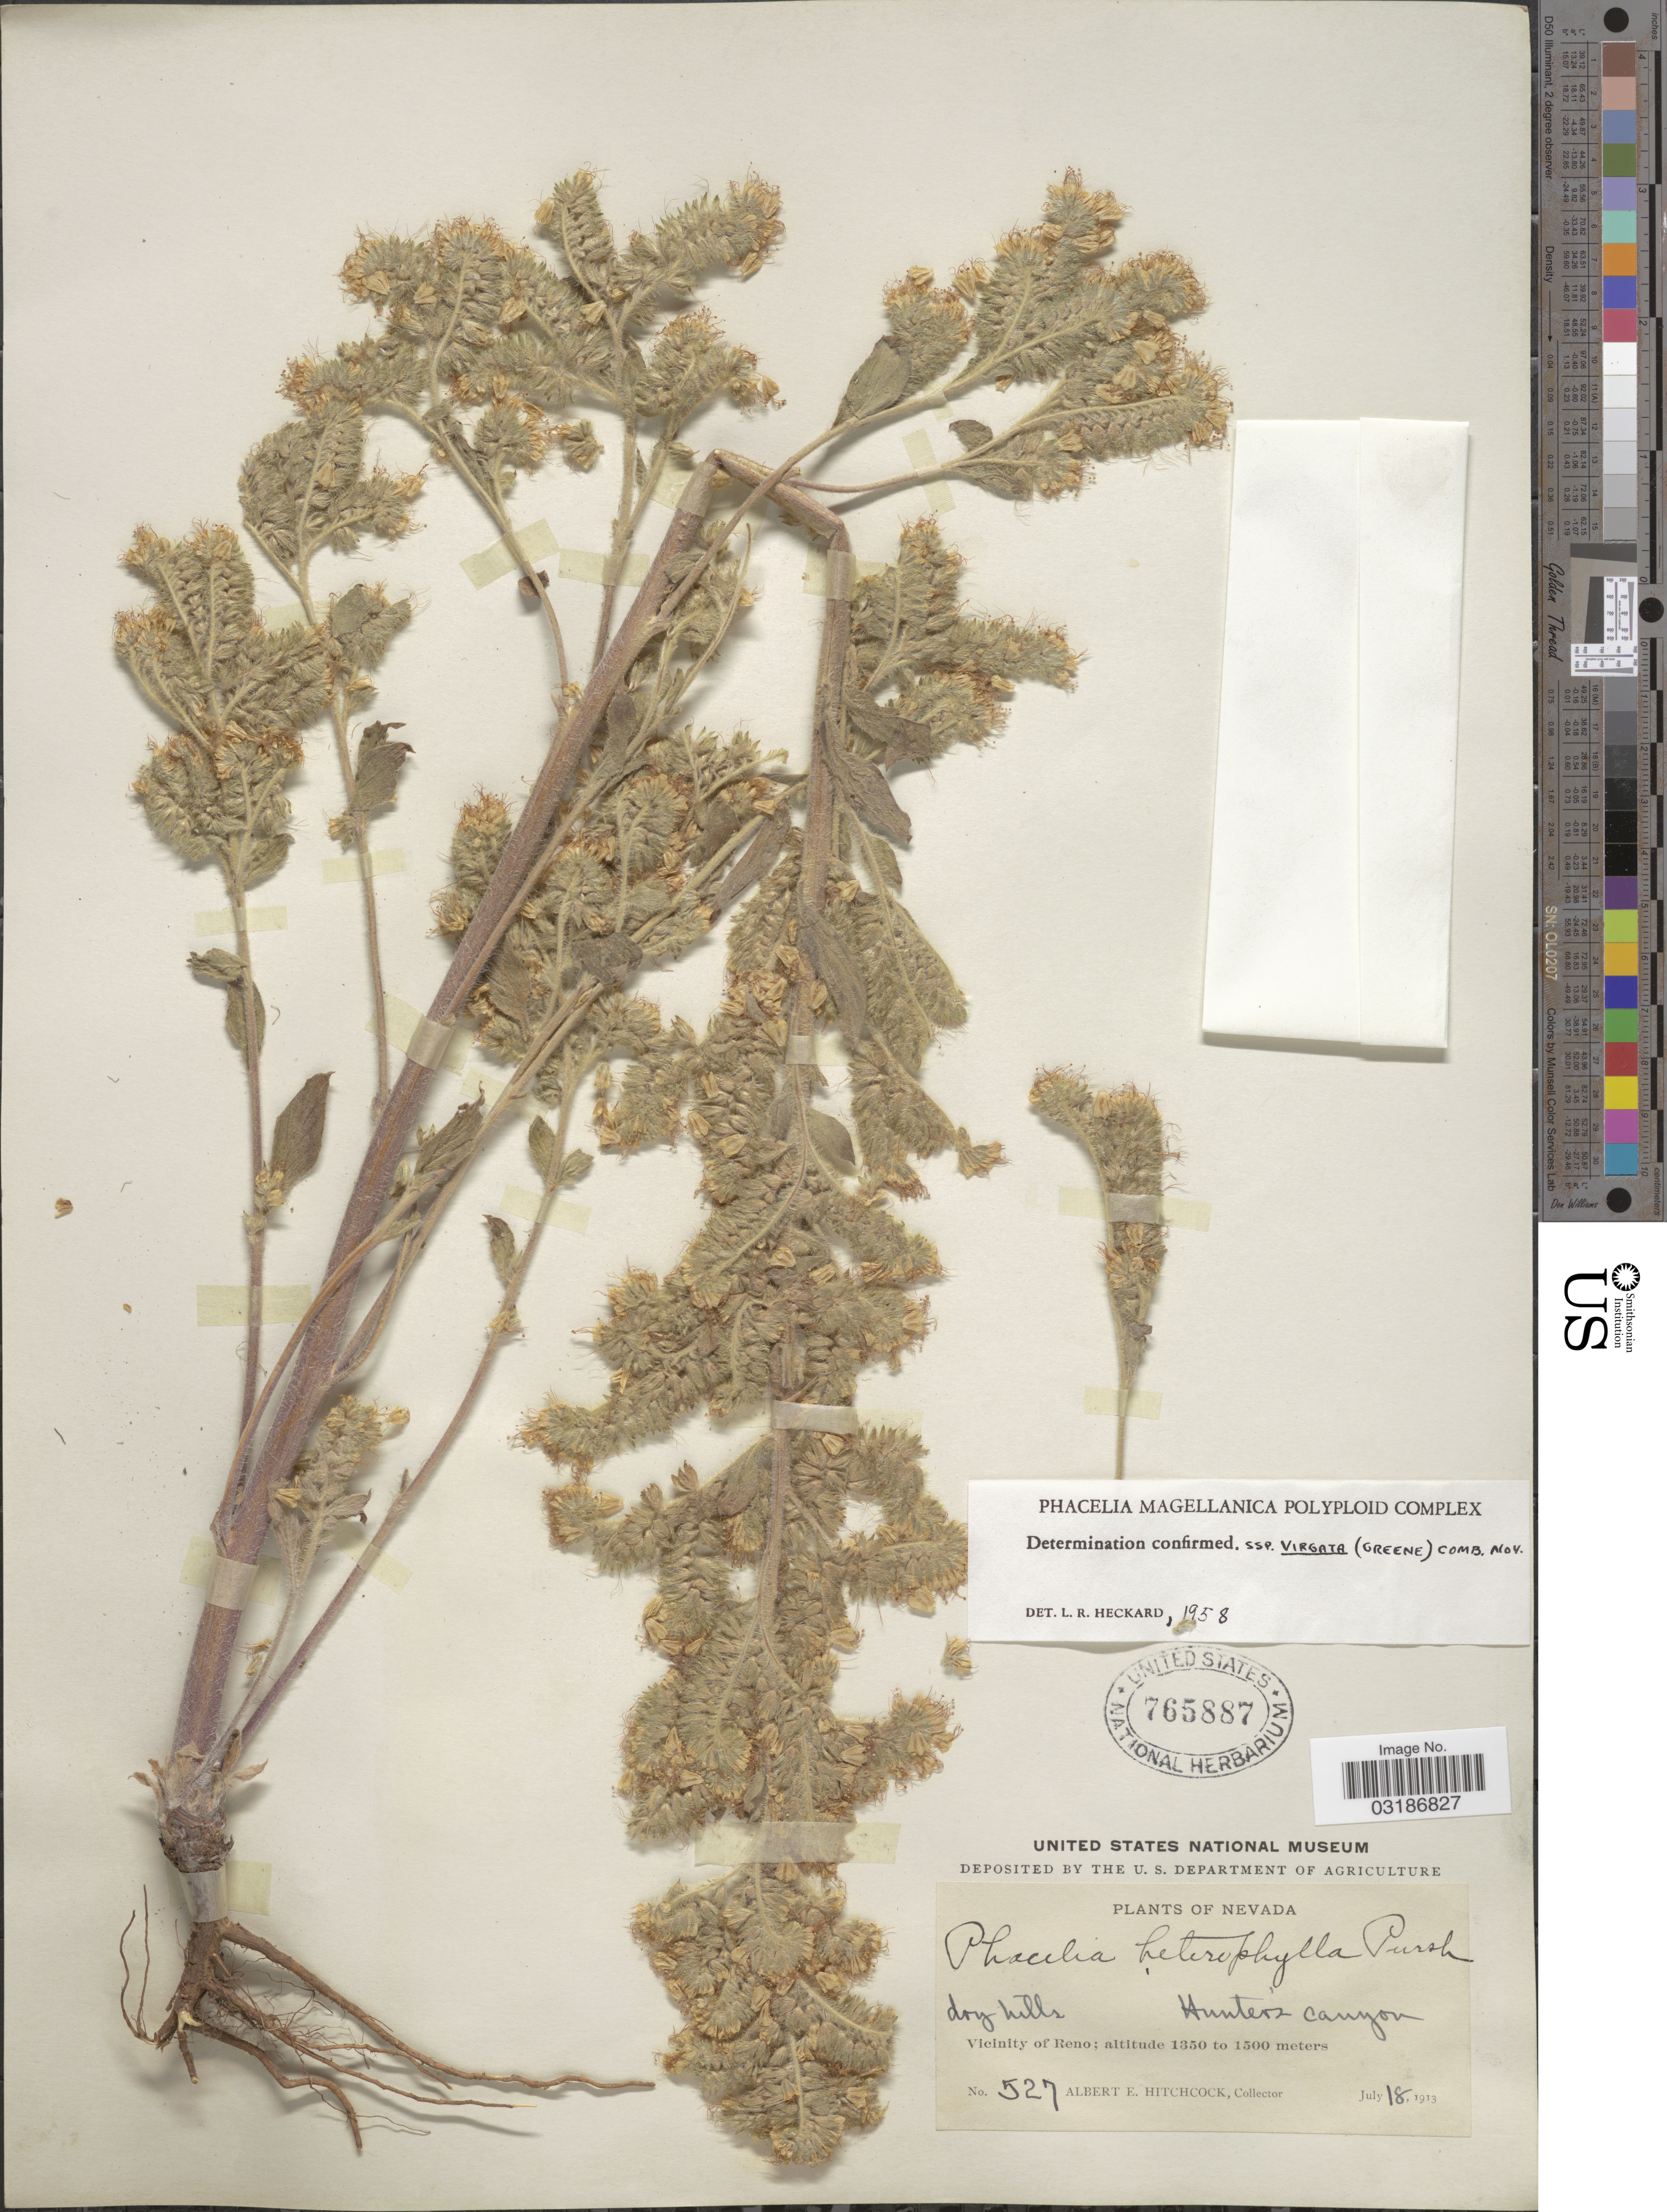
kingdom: Plantae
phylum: Tracheophyta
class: Magnoliopsida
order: Boraginales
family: Hydrophyllaceae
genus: Phacelia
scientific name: Phacelia heterophylla subsp. virgata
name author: (Greene) Heckard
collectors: A. Hitchcock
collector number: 527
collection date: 1913-07-18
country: United States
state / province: Nevada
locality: Dry hills. Hunter'z Canyon. Vicinity of Reno.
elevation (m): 1350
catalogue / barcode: US 765887